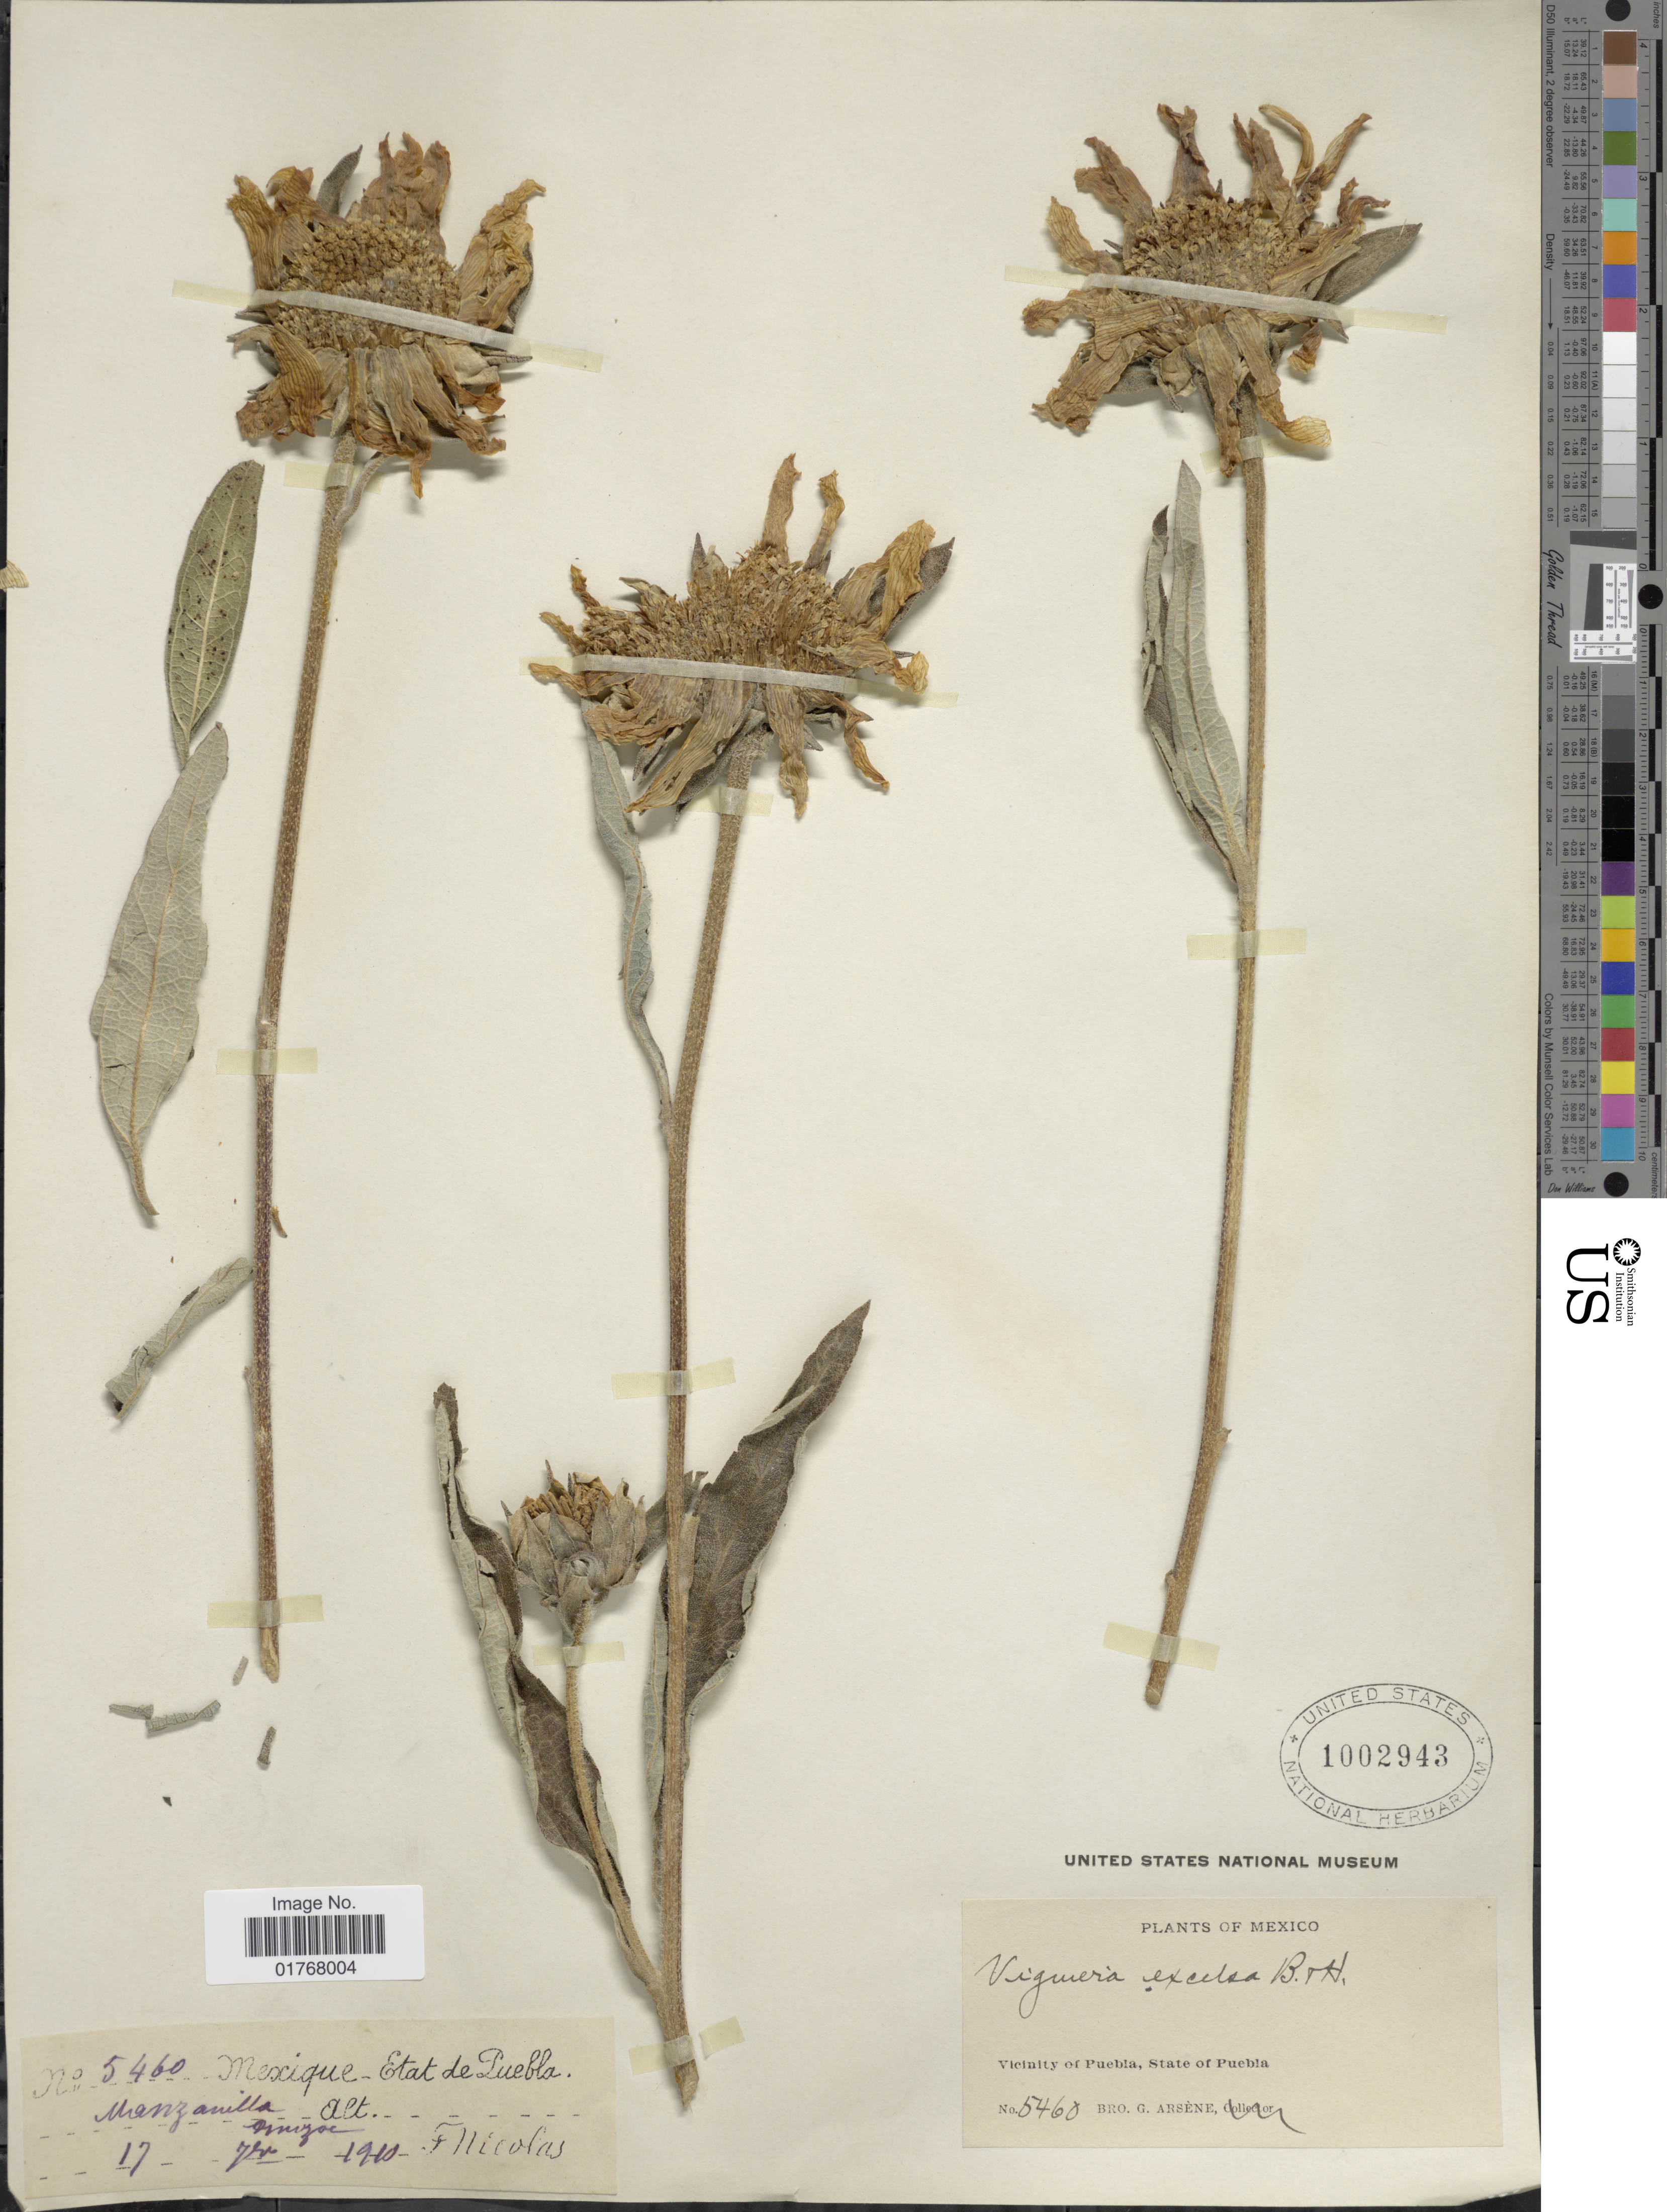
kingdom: Plantae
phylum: Tracheophyta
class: Magnoliopsida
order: Asterales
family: Asteraceae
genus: Viguiera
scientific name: Viguiera excelsa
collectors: Bro. G. Arsène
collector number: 5460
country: Mexico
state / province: Puebla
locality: Vicinity of Puebla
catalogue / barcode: US 1002943